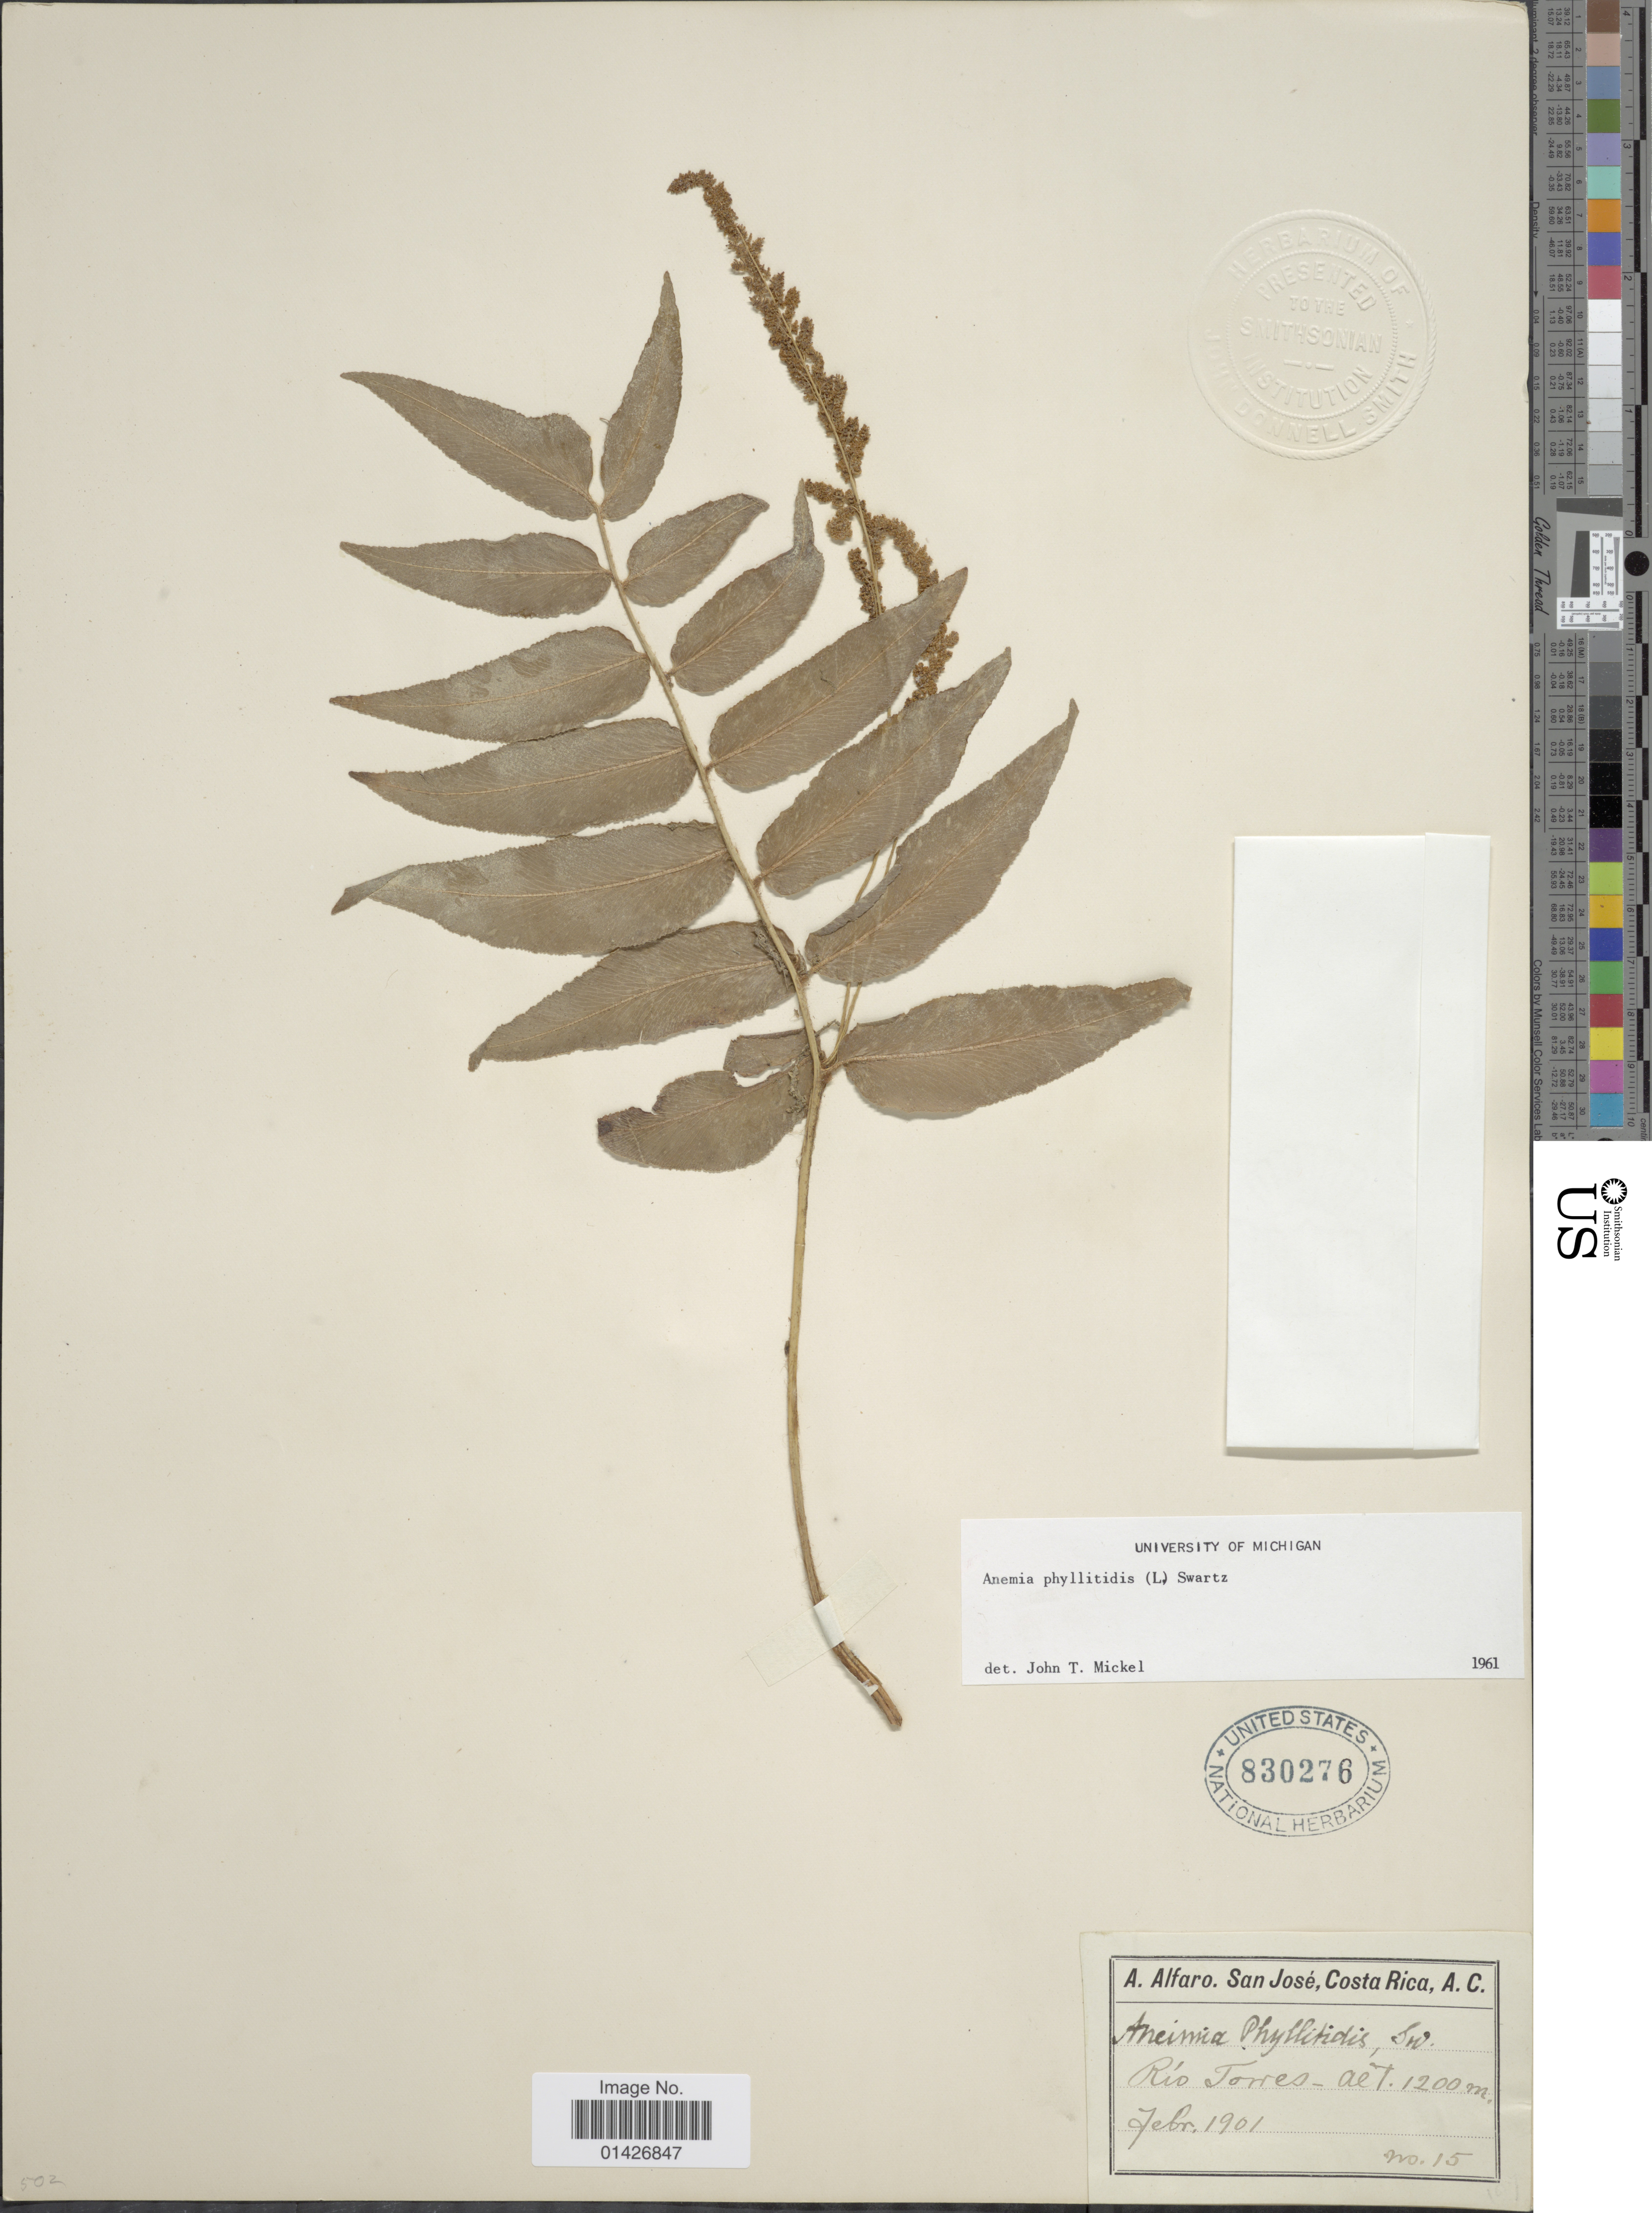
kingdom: Plantae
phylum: Tracheophyta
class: Polypodiopsida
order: Schizaeales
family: Anemiaceae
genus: Anemia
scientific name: Anemia phyllitidis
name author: (L.) Sw.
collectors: A. Alfaro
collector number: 15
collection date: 1901-02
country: Costa Rica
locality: Rio Torres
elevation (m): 1200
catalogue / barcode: US 830276